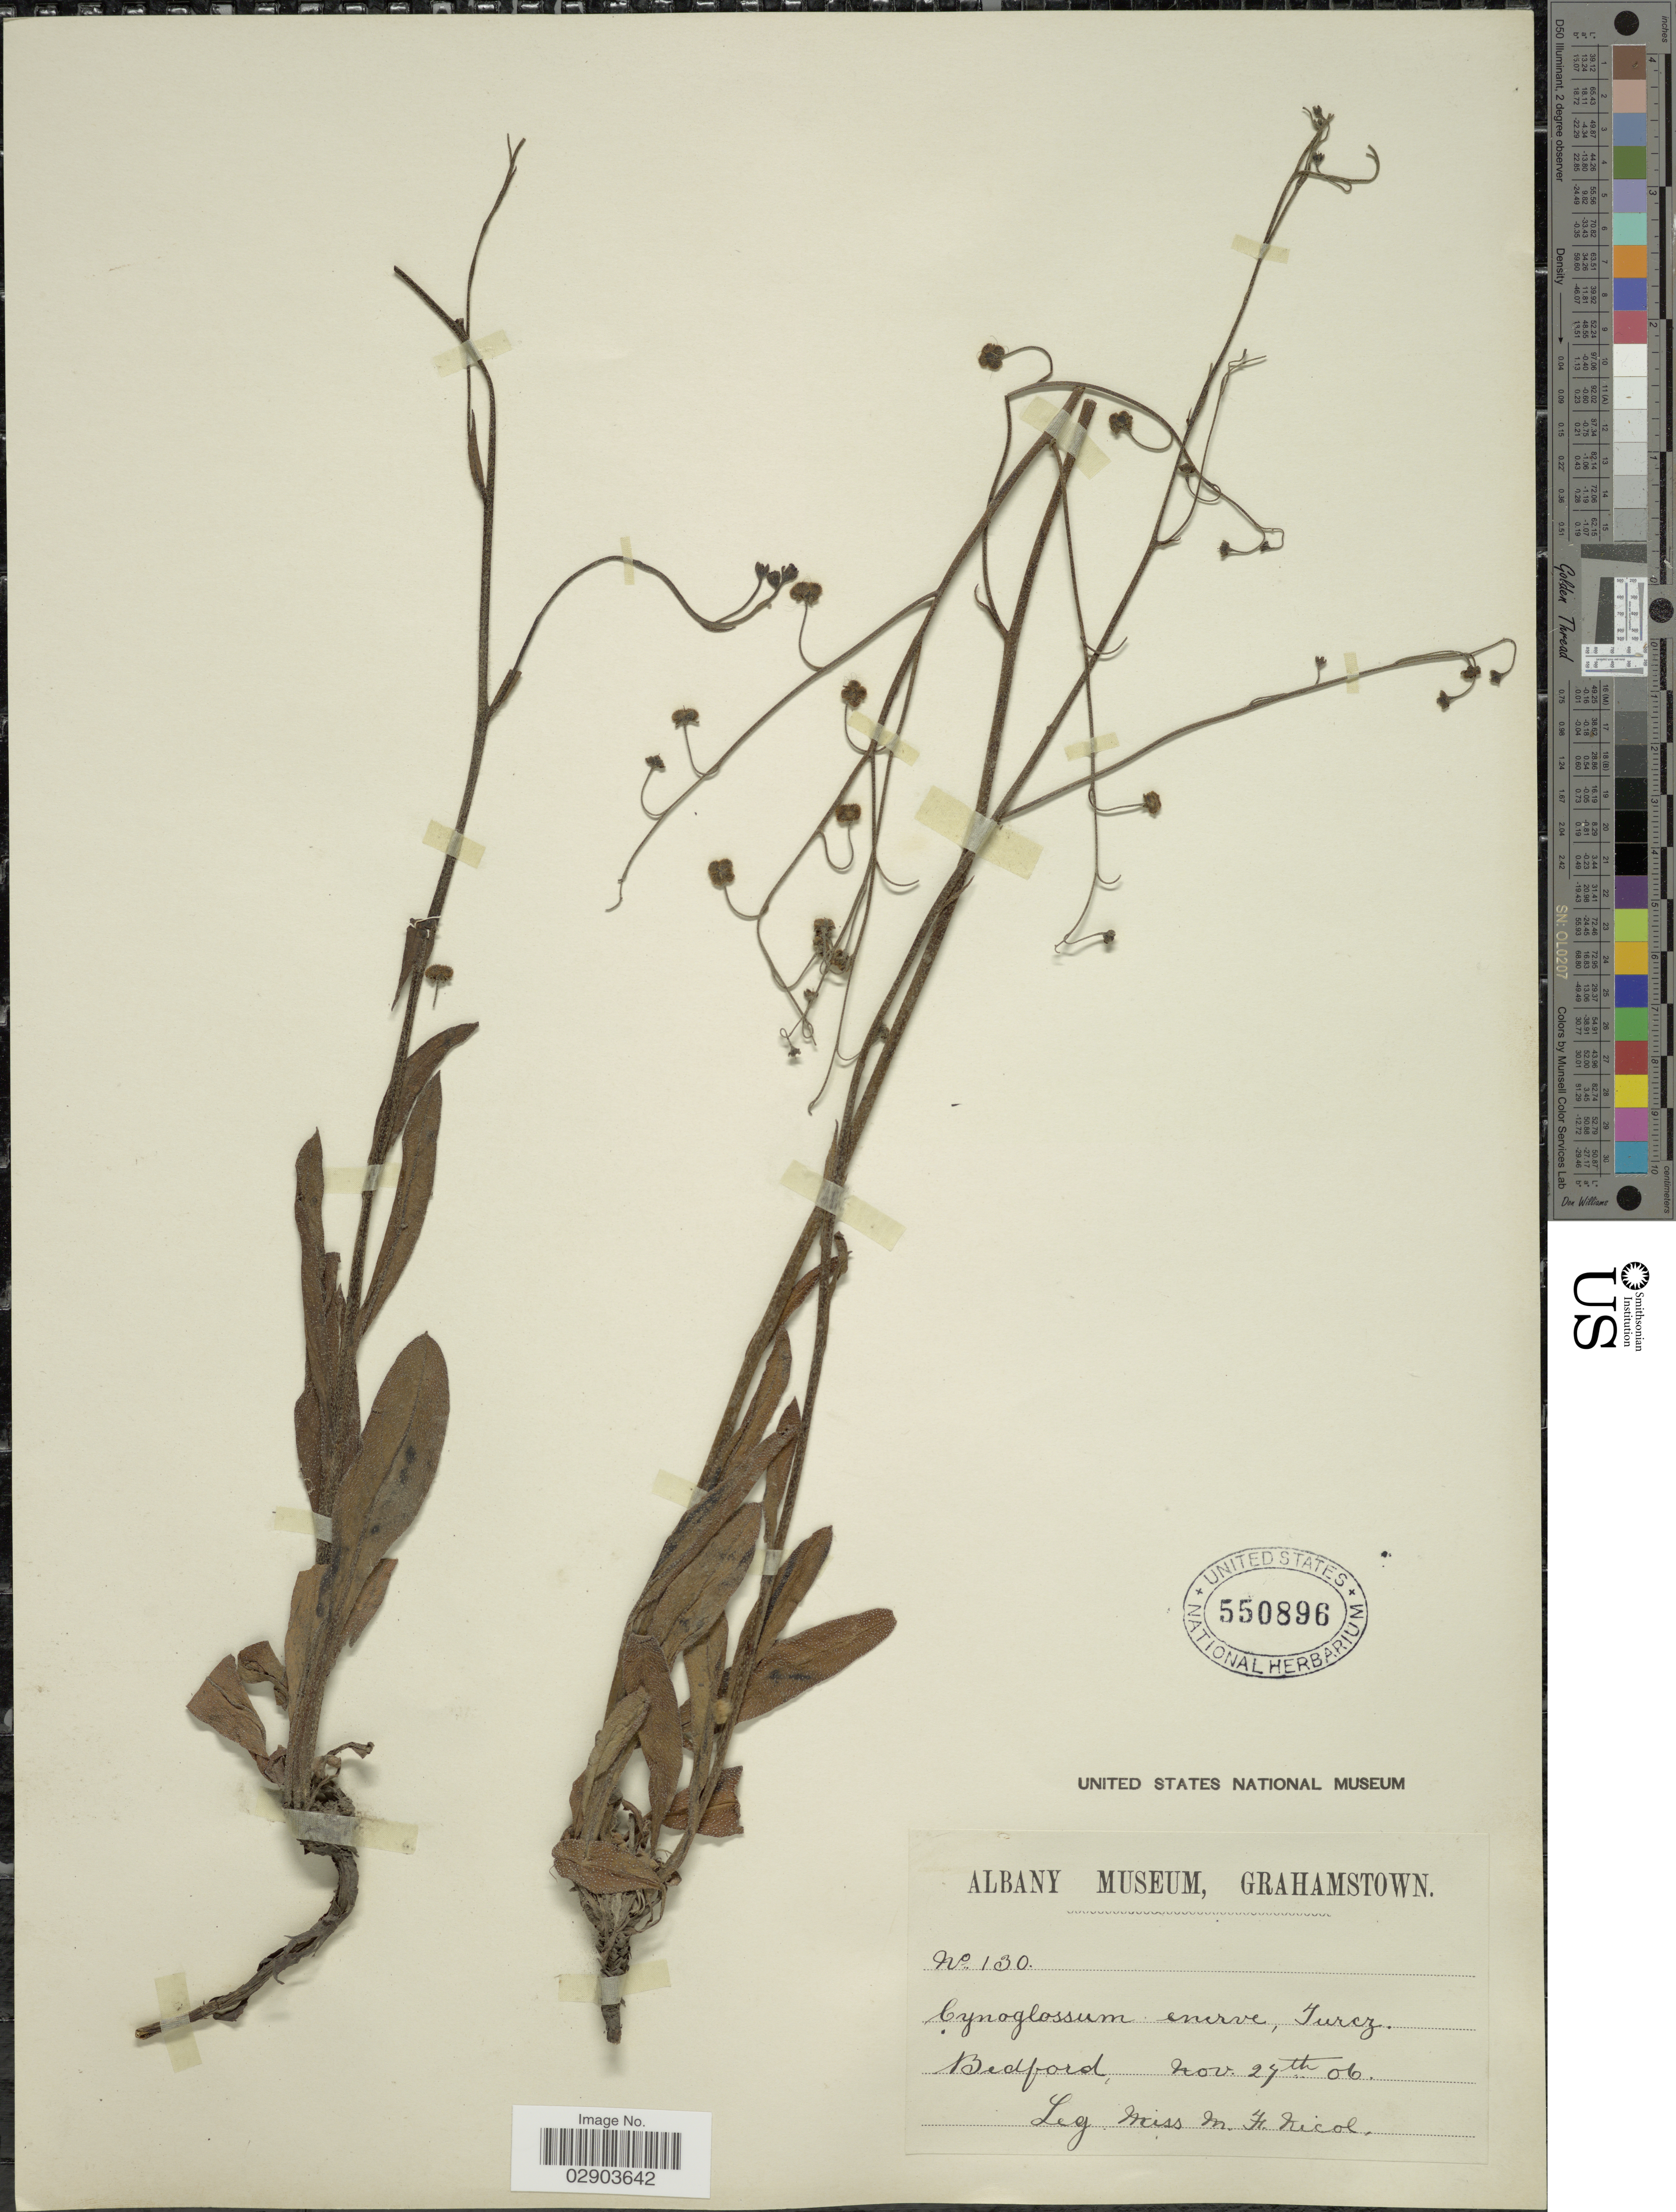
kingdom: Plantae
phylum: Tracheophyta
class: Magnoliopsida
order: Boraginales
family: Boraginaceae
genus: Cynoglossum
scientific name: Cynoglossum enerve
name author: Turcz.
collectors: M. Nicol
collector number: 130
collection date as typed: Transcribed d/m/y: 27/11/6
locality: Bedford.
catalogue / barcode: US 550896